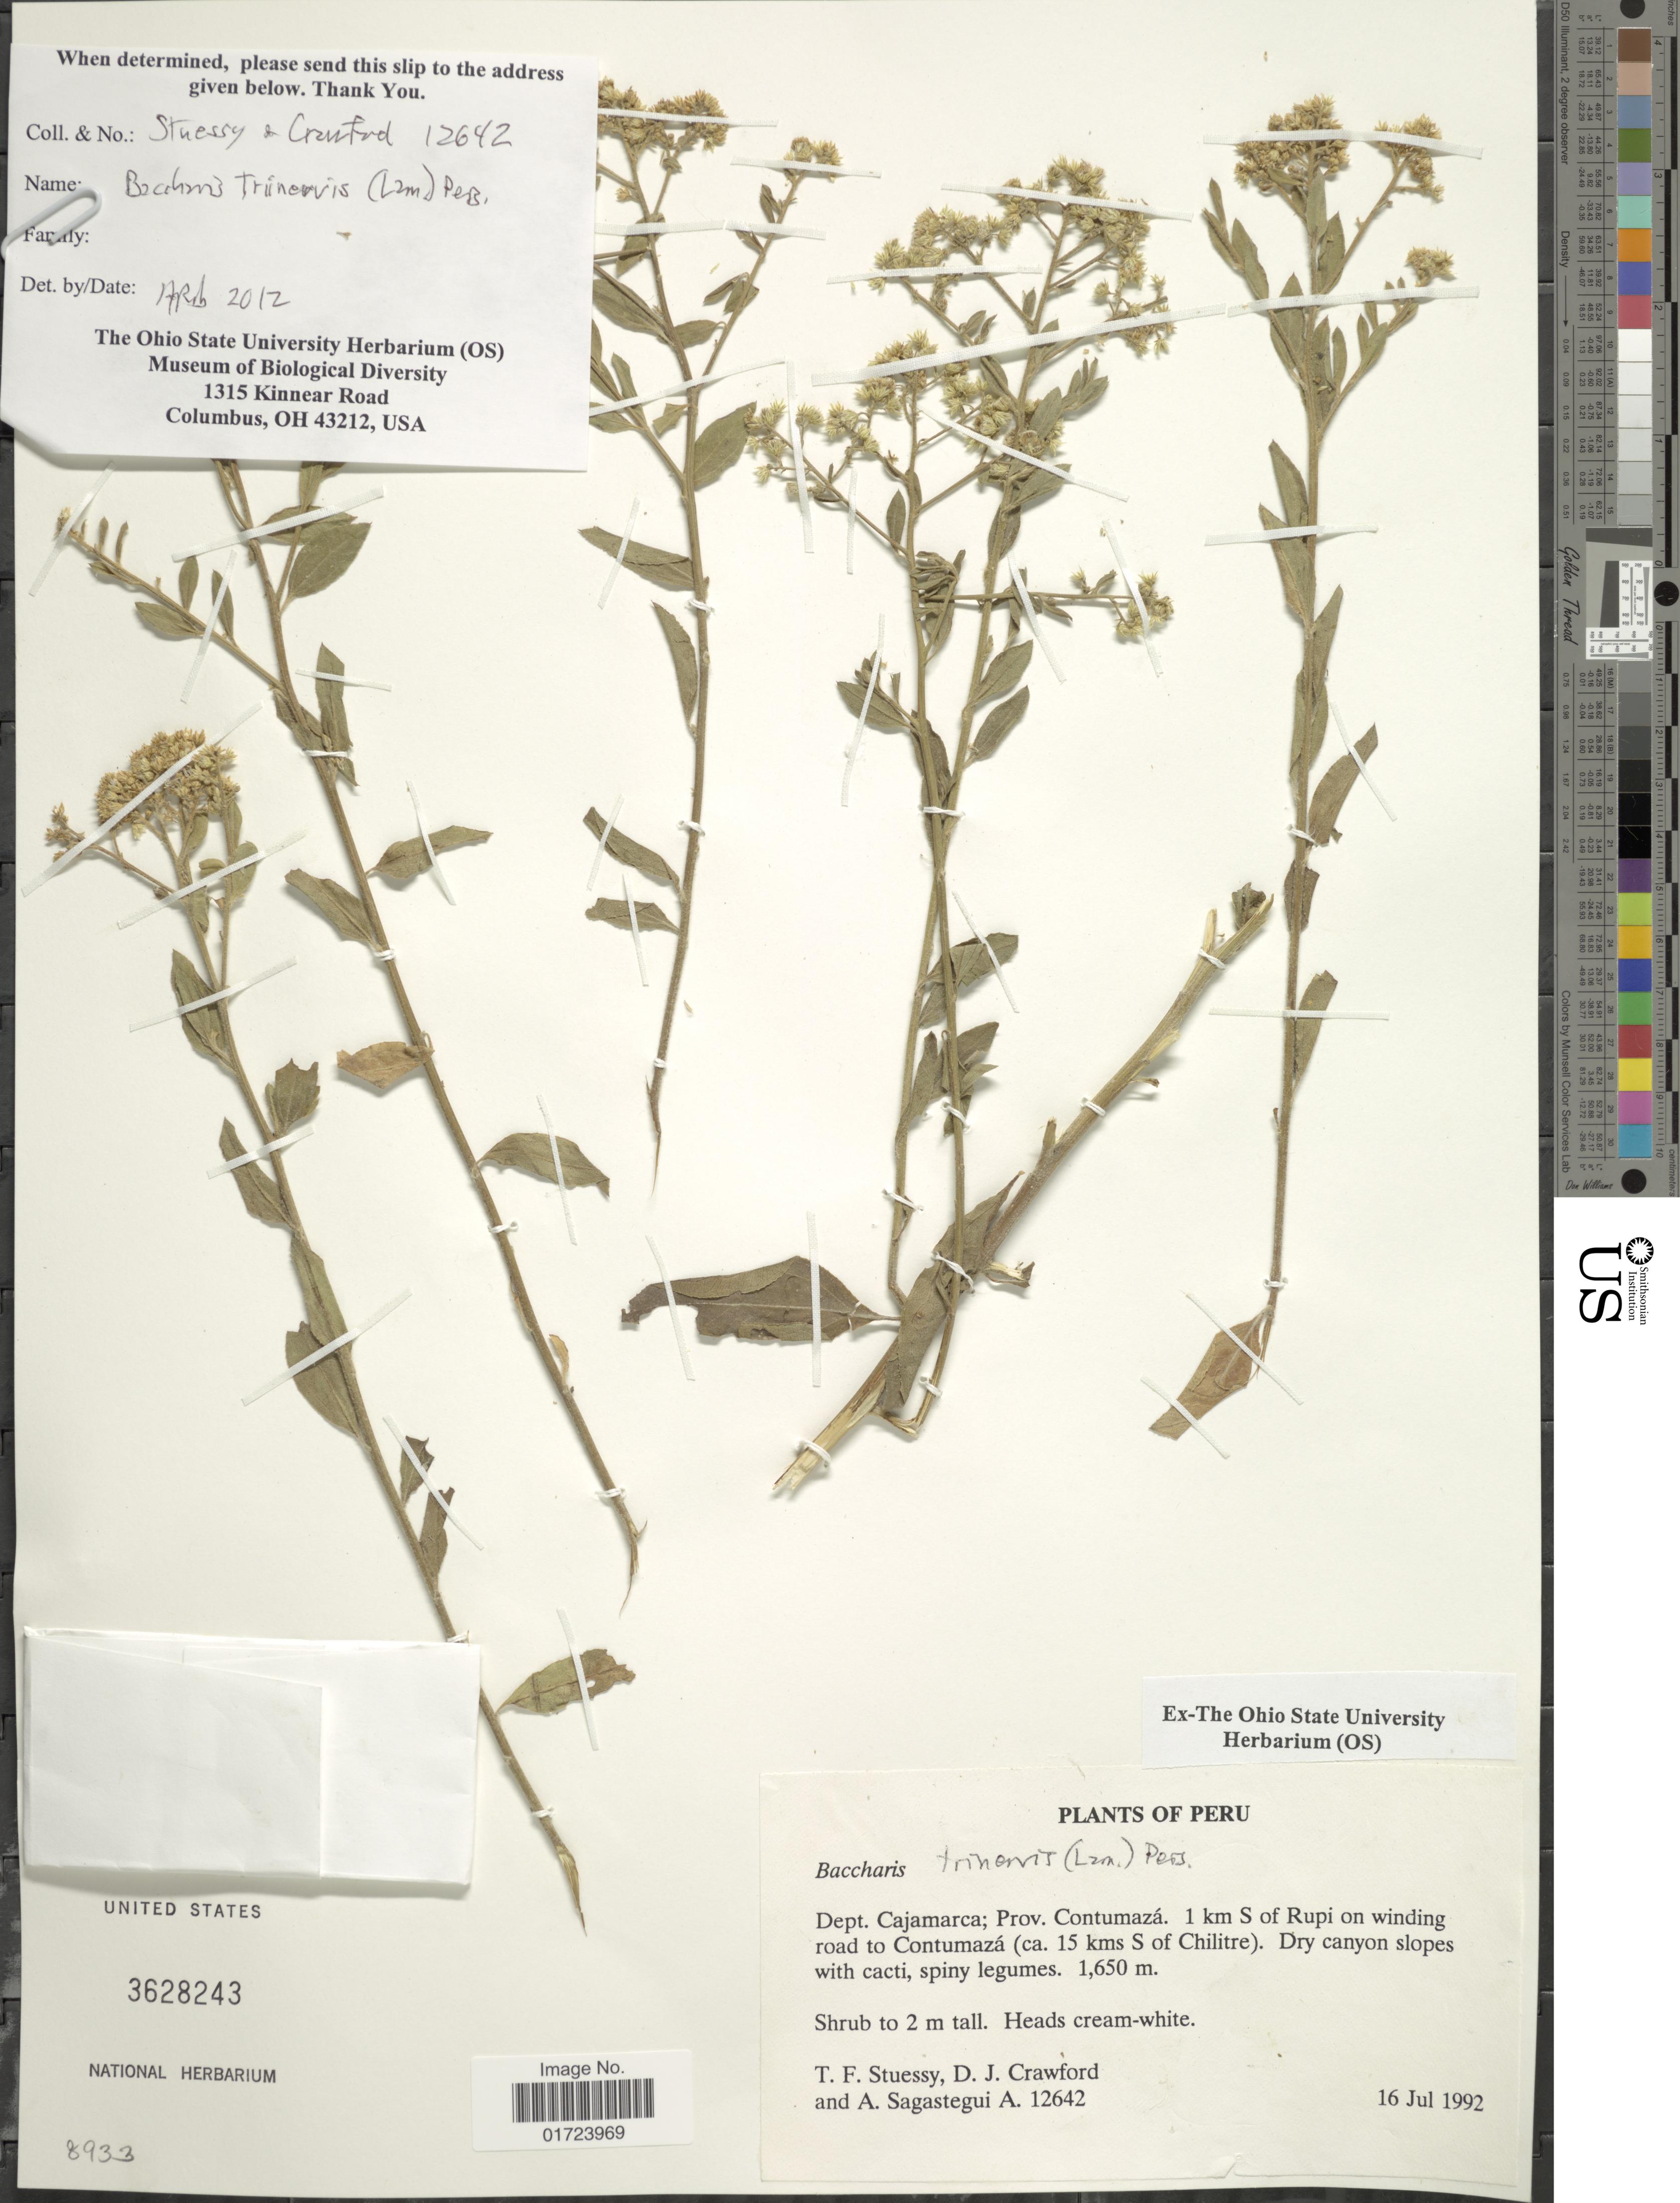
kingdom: Plantae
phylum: Tracheophyta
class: Magnoliopsida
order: Asterales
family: Asteraceae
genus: Baccharis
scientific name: Baccharis trinervis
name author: (Lam.) Pers.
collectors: T. Stuessy, D. Crawford & A. Sagástegui A.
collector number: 12642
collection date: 1992-07-16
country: Peru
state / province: Cajamarca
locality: Dept. Cajamarca: Prov. Contumaza. 1 km S of Rupi on winding road to Contumaza (ca. 15 kms S of Chilitre) .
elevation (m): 1650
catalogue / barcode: US 3628243